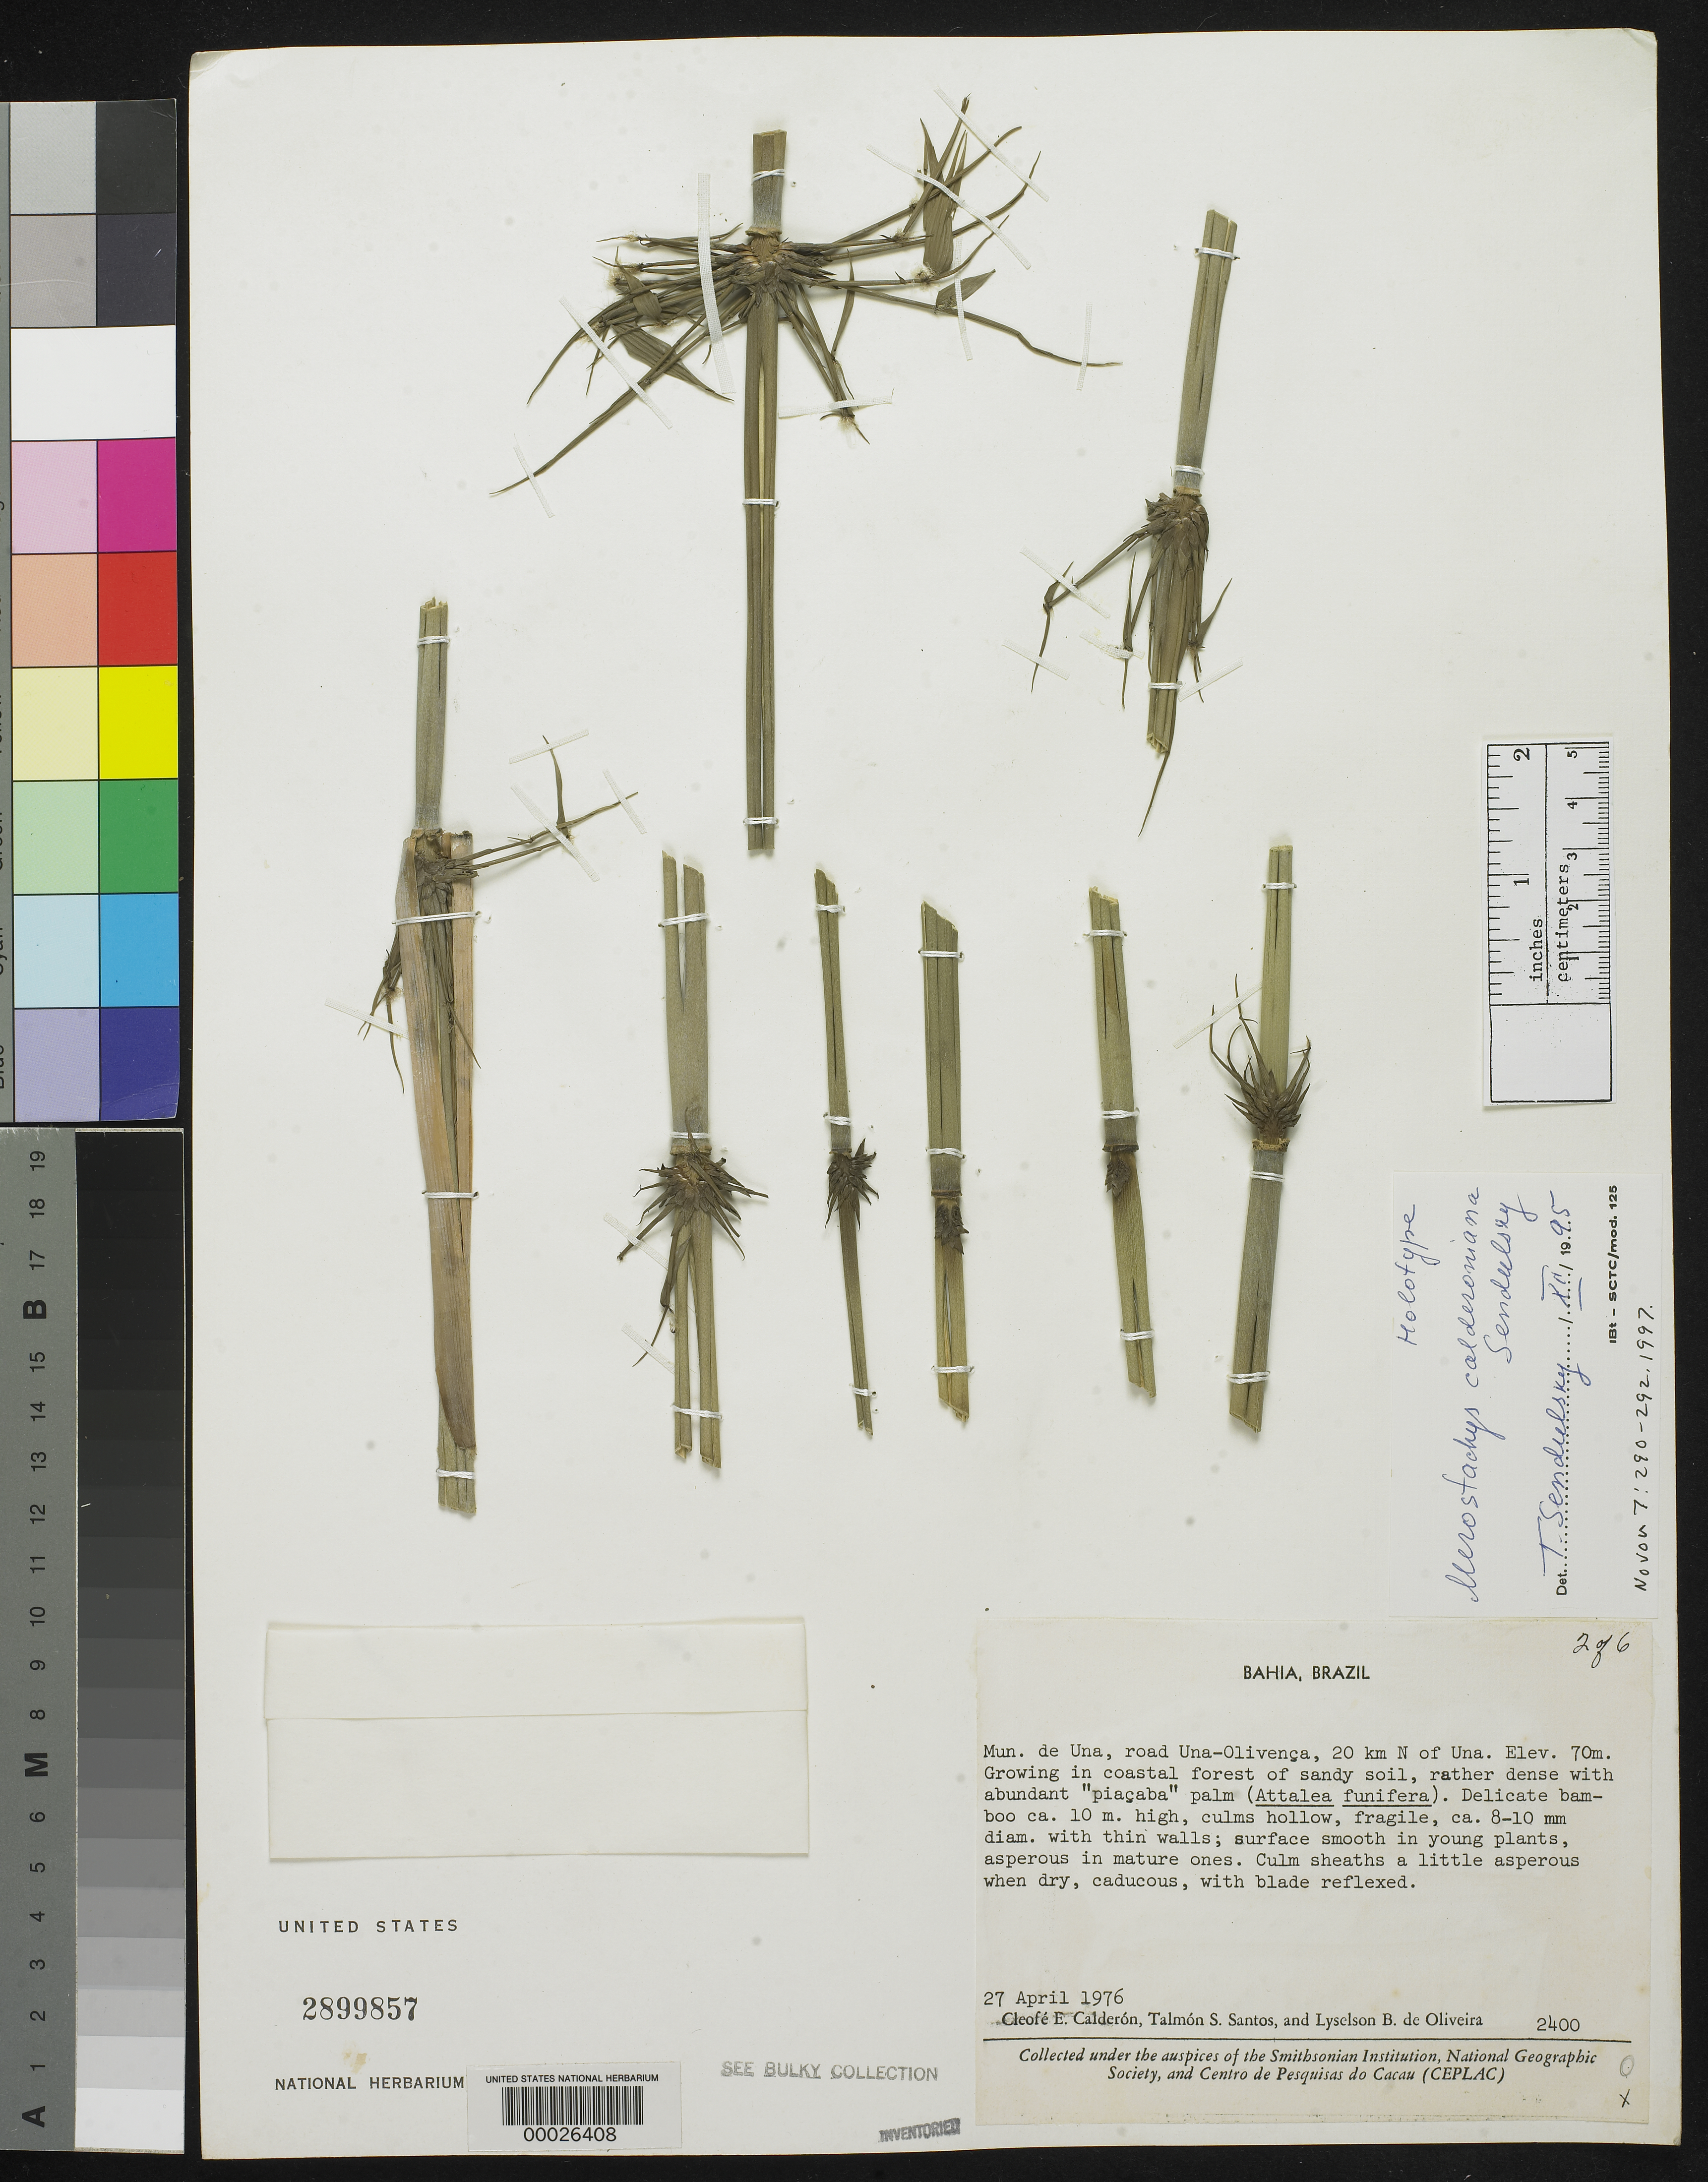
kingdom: Plantae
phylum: Tracheophyta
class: Liliopsida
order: Poales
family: Poaceae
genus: Merostachys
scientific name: Merostachys calderoniana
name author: Send.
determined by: Sendulsky, T.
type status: Holotype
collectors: C. E. Calderón, T. S. Santos & L. B. de Oliveira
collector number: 2400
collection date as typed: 27 Apr 1976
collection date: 1976-04-27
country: Brazil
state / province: Bahia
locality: Mun. de Una, road Una-Olivença, 20 km N of Una.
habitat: Growing in coastal forest of sandy soil.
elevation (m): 70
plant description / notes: Additional material in bulky collection.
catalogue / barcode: US 2899857